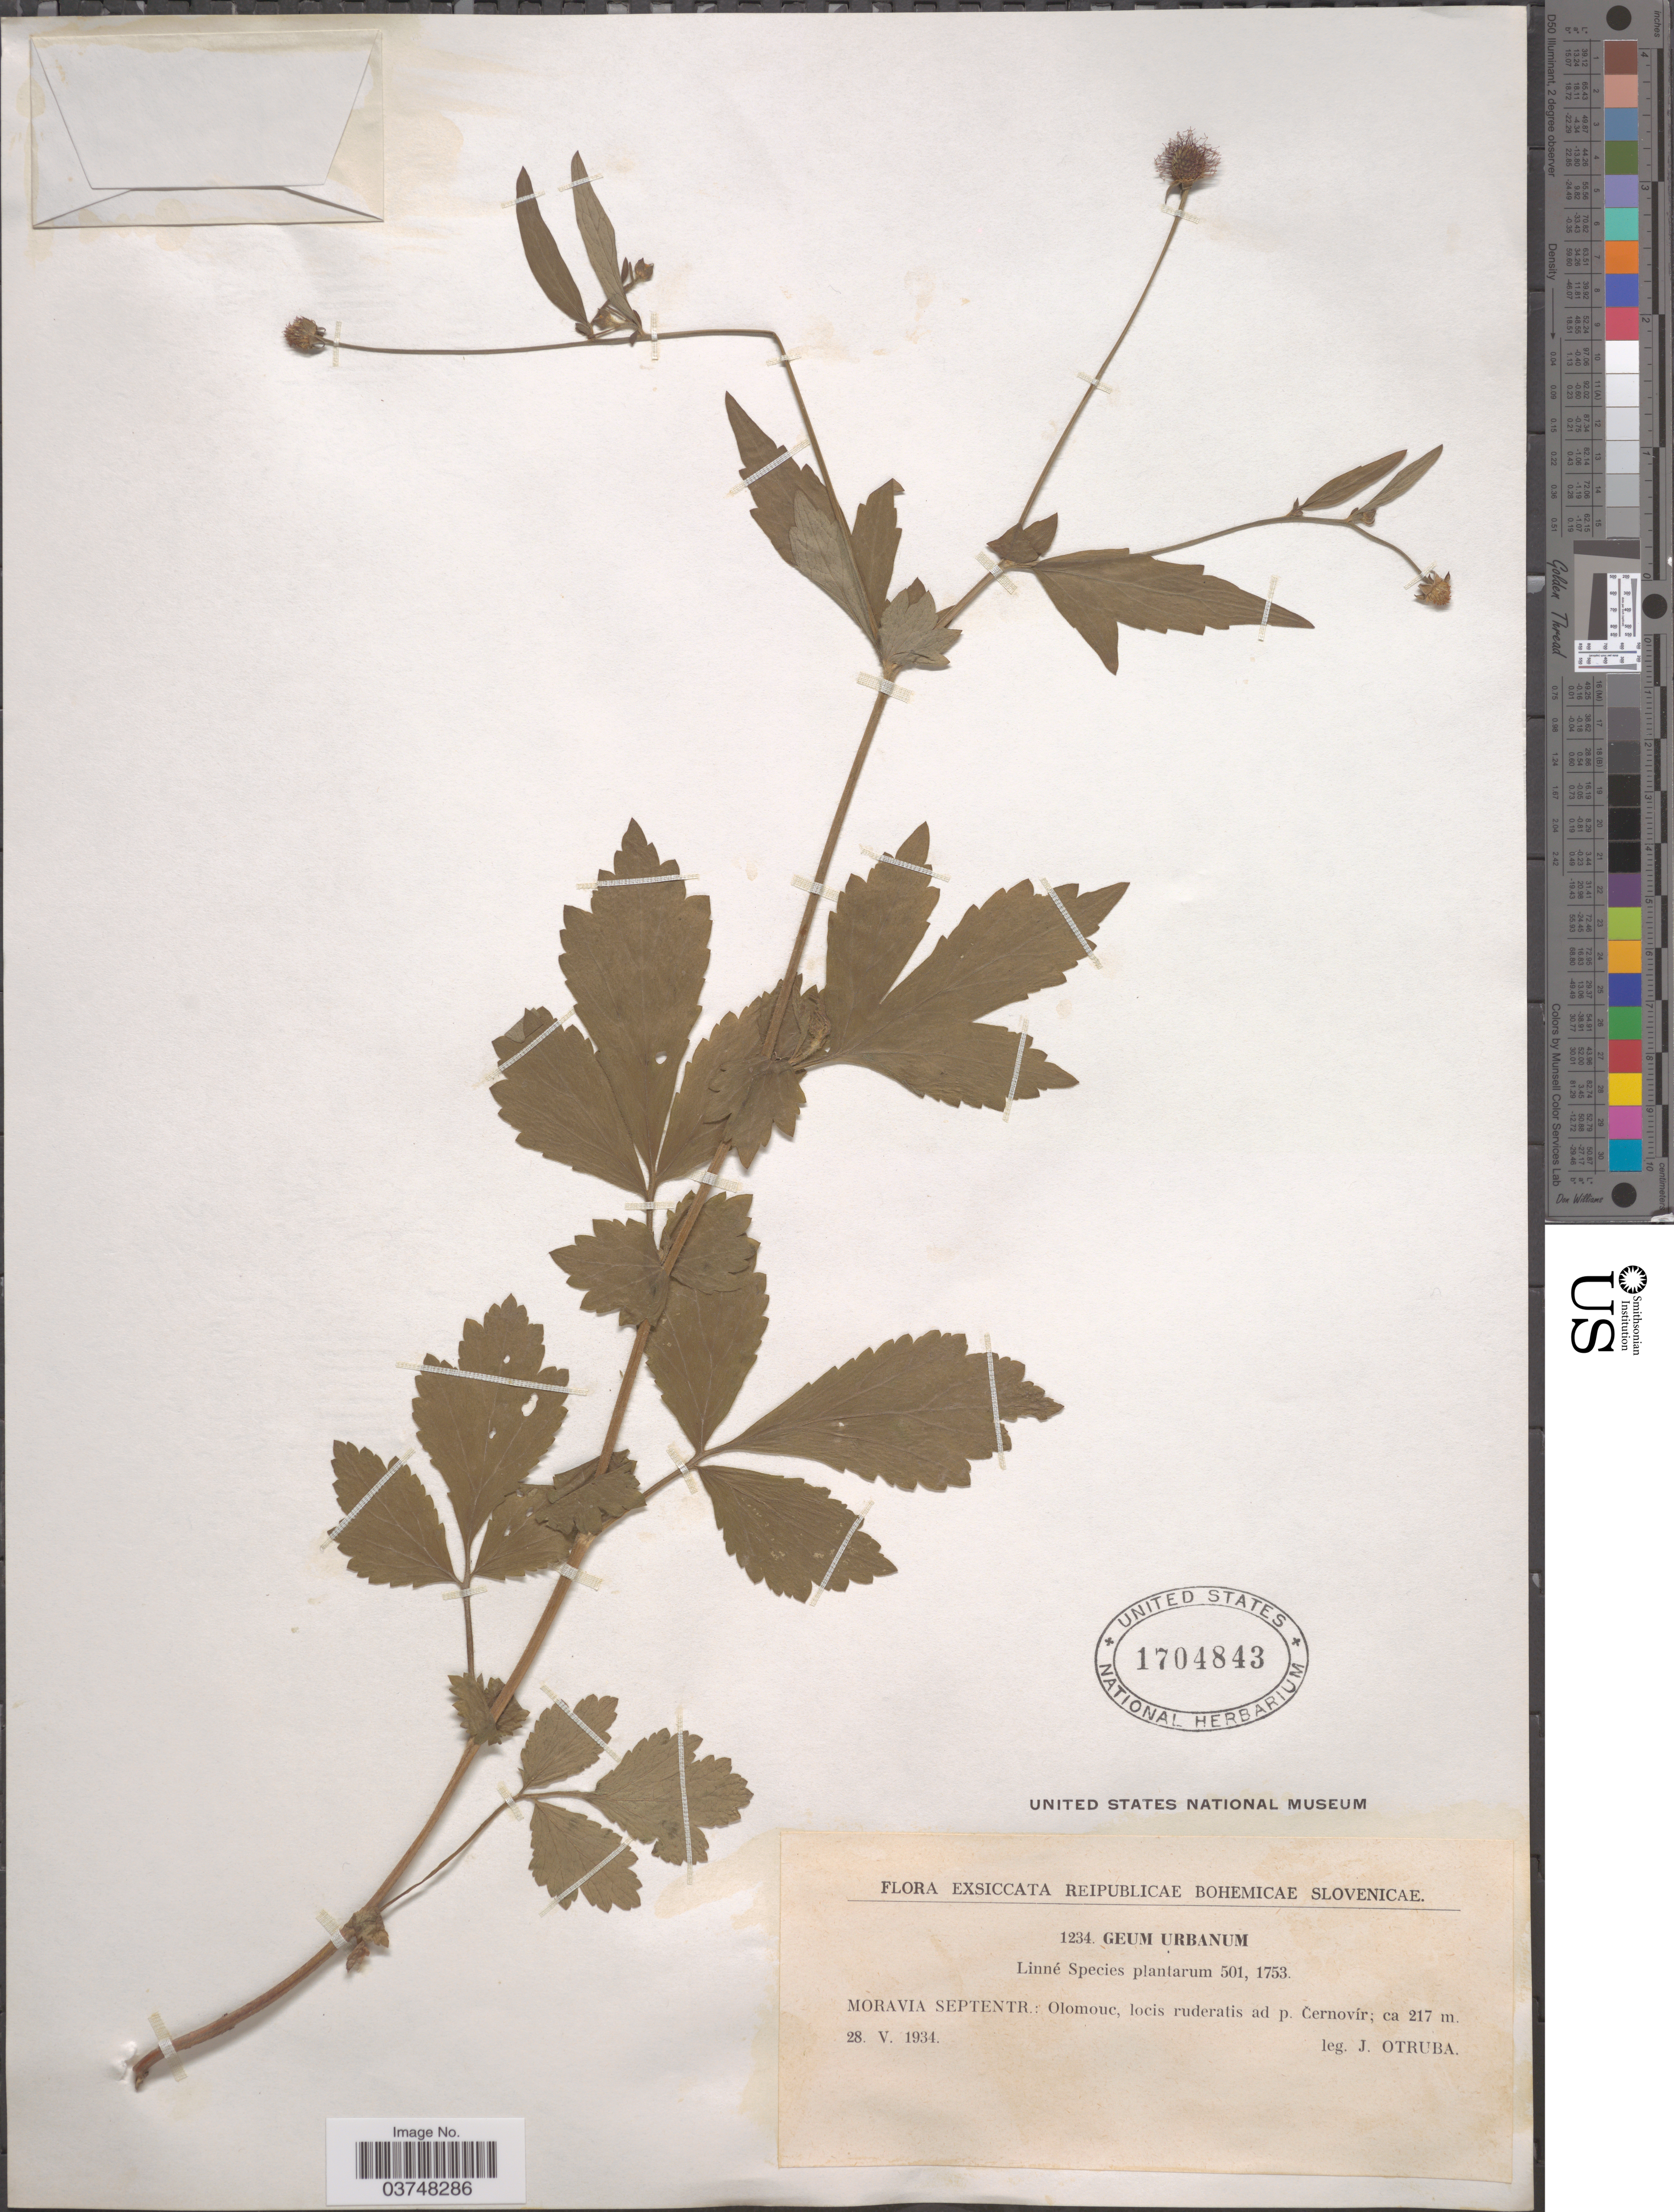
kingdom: Plantae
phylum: Tracheophyta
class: Magnoliopsida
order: Rosales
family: Rosaceae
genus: Geum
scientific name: Geum urbanum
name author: L.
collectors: J. Otruba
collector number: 1234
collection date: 1934-05-28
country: Czechia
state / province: Olomouc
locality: Moravia Septentr.: locis ruderatis ad p. Černovír.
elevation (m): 217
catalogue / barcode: US 1704843